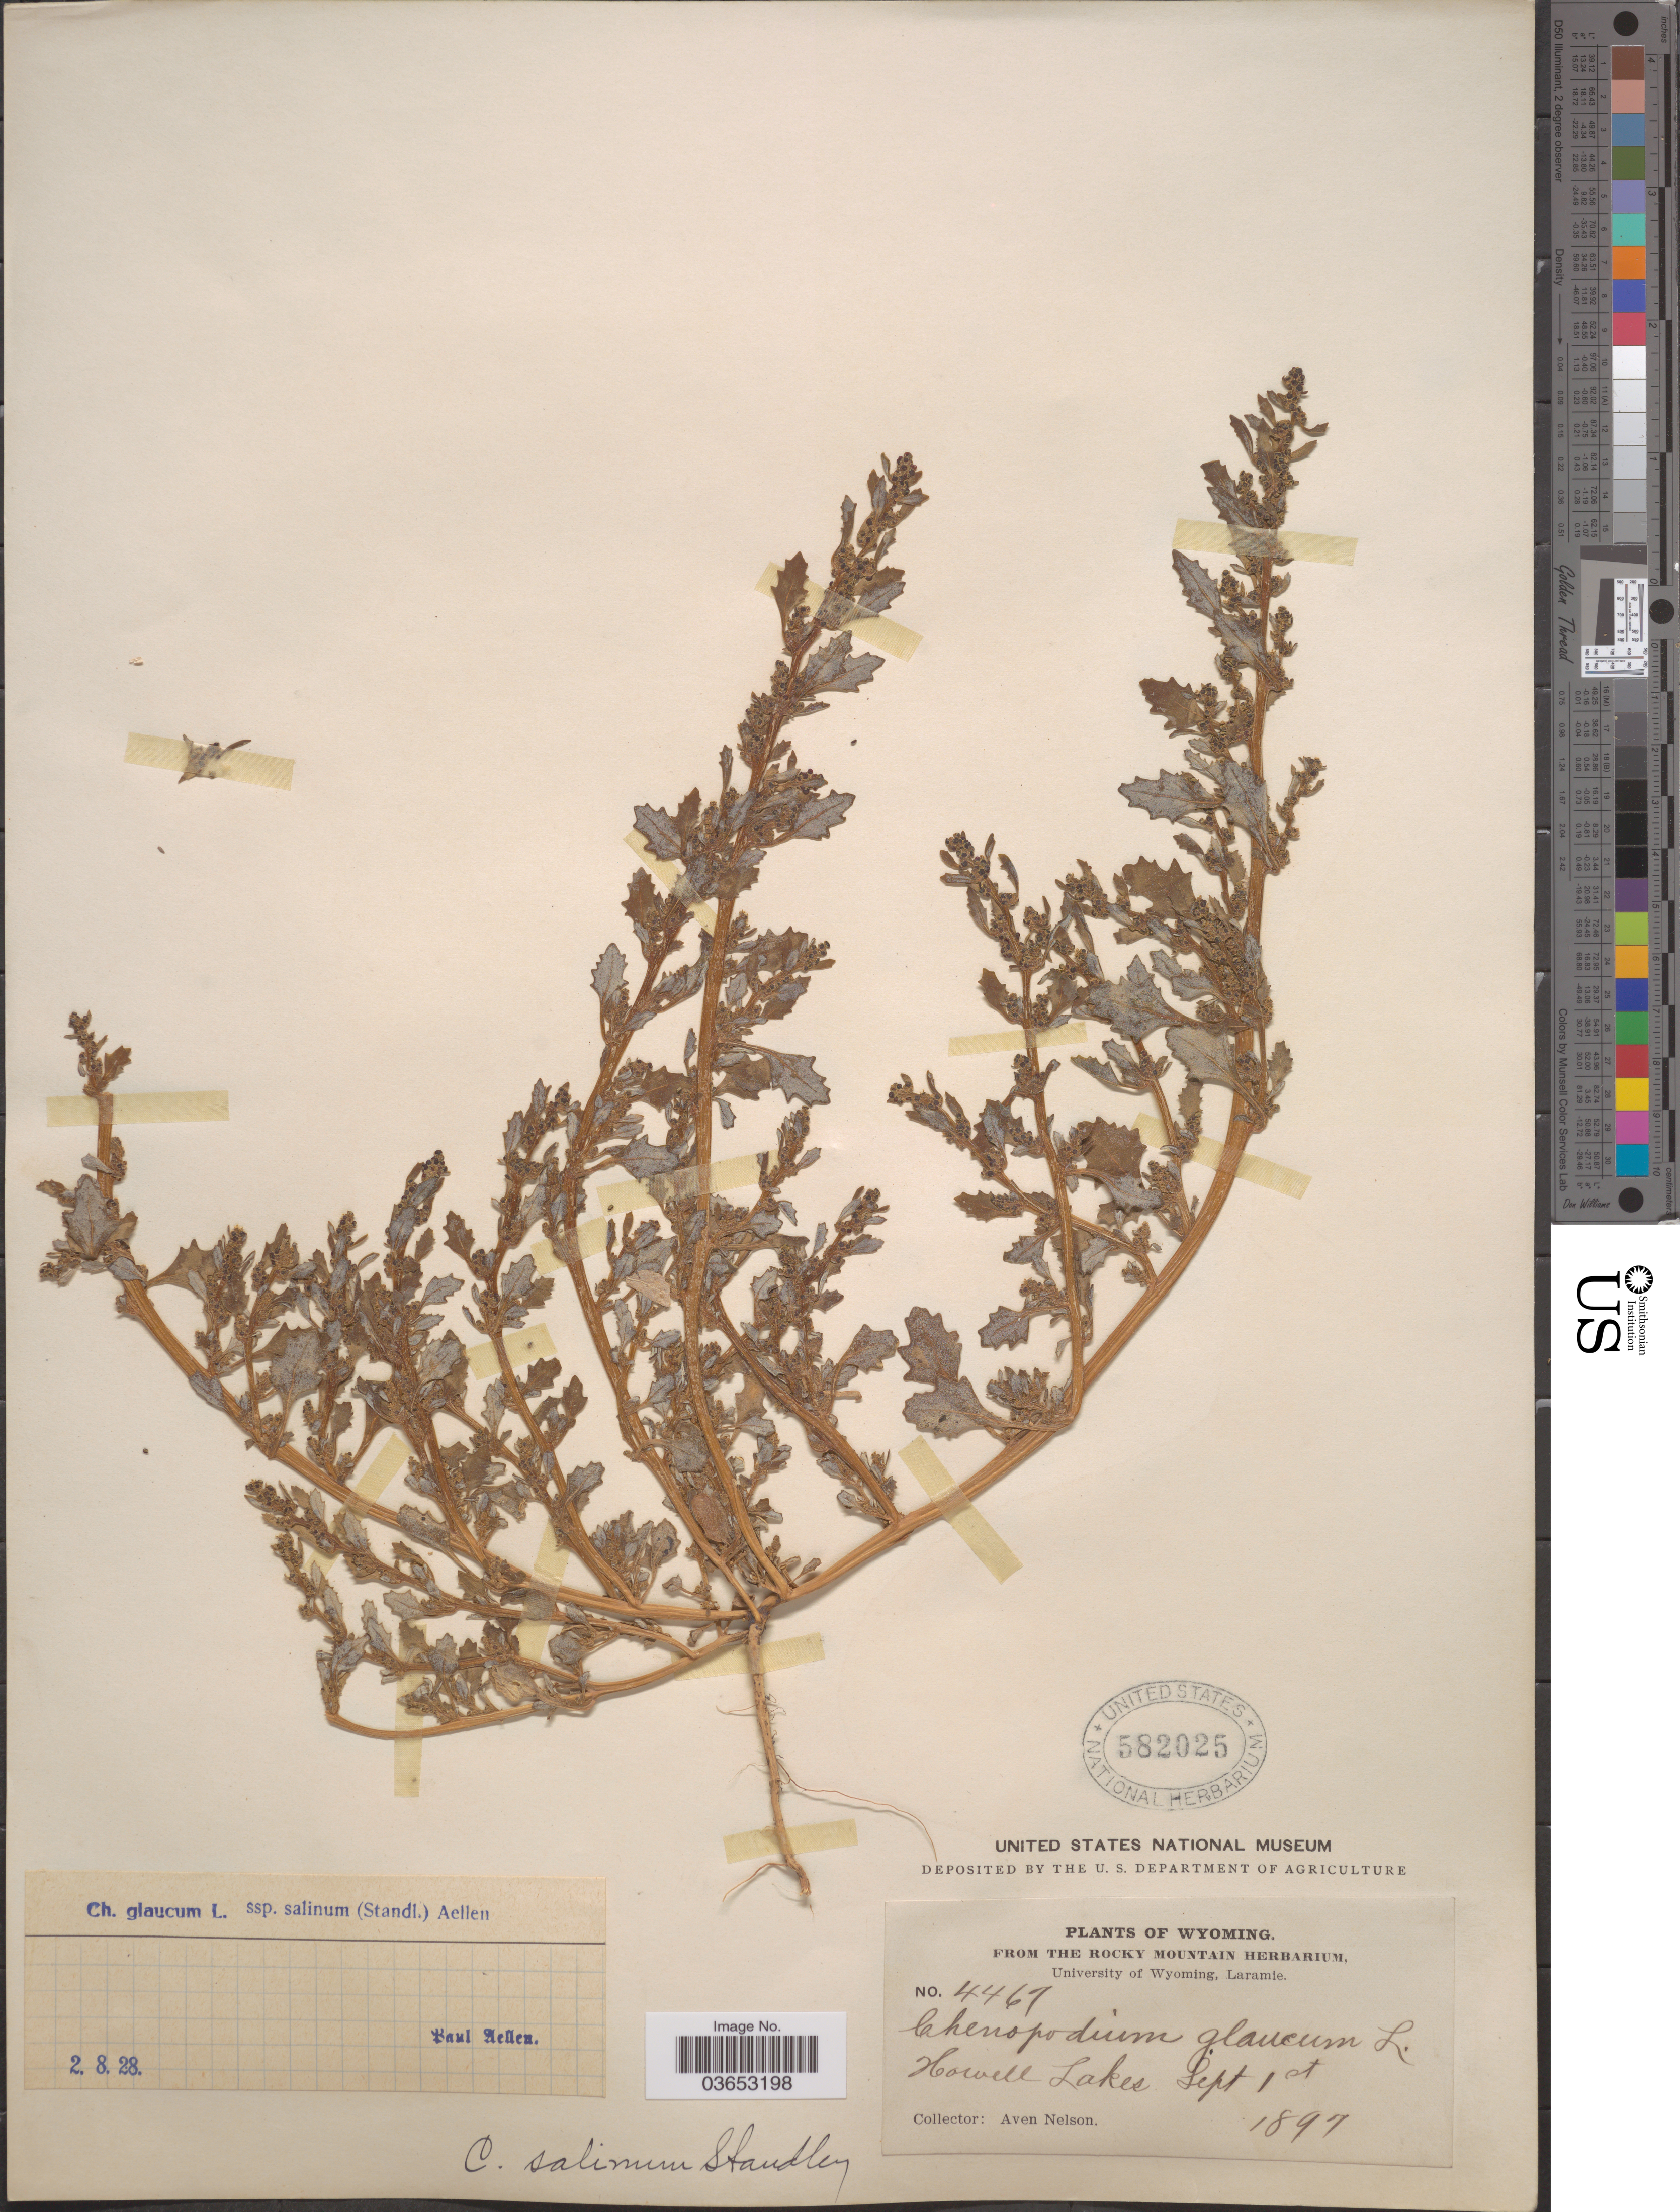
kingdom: Plantae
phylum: Tracheophyta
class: Magnoliopsida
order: Caryophyllales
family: Amaranthaceae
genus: Chenopodium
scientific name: Chenopodium glaucum subsp. salinum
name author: (Aellen) Aellen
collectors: A. Nelson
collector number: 4467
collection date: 1897-09-01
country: United States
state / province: Wyoming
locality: Howell Lakes.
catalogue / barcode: US 582025